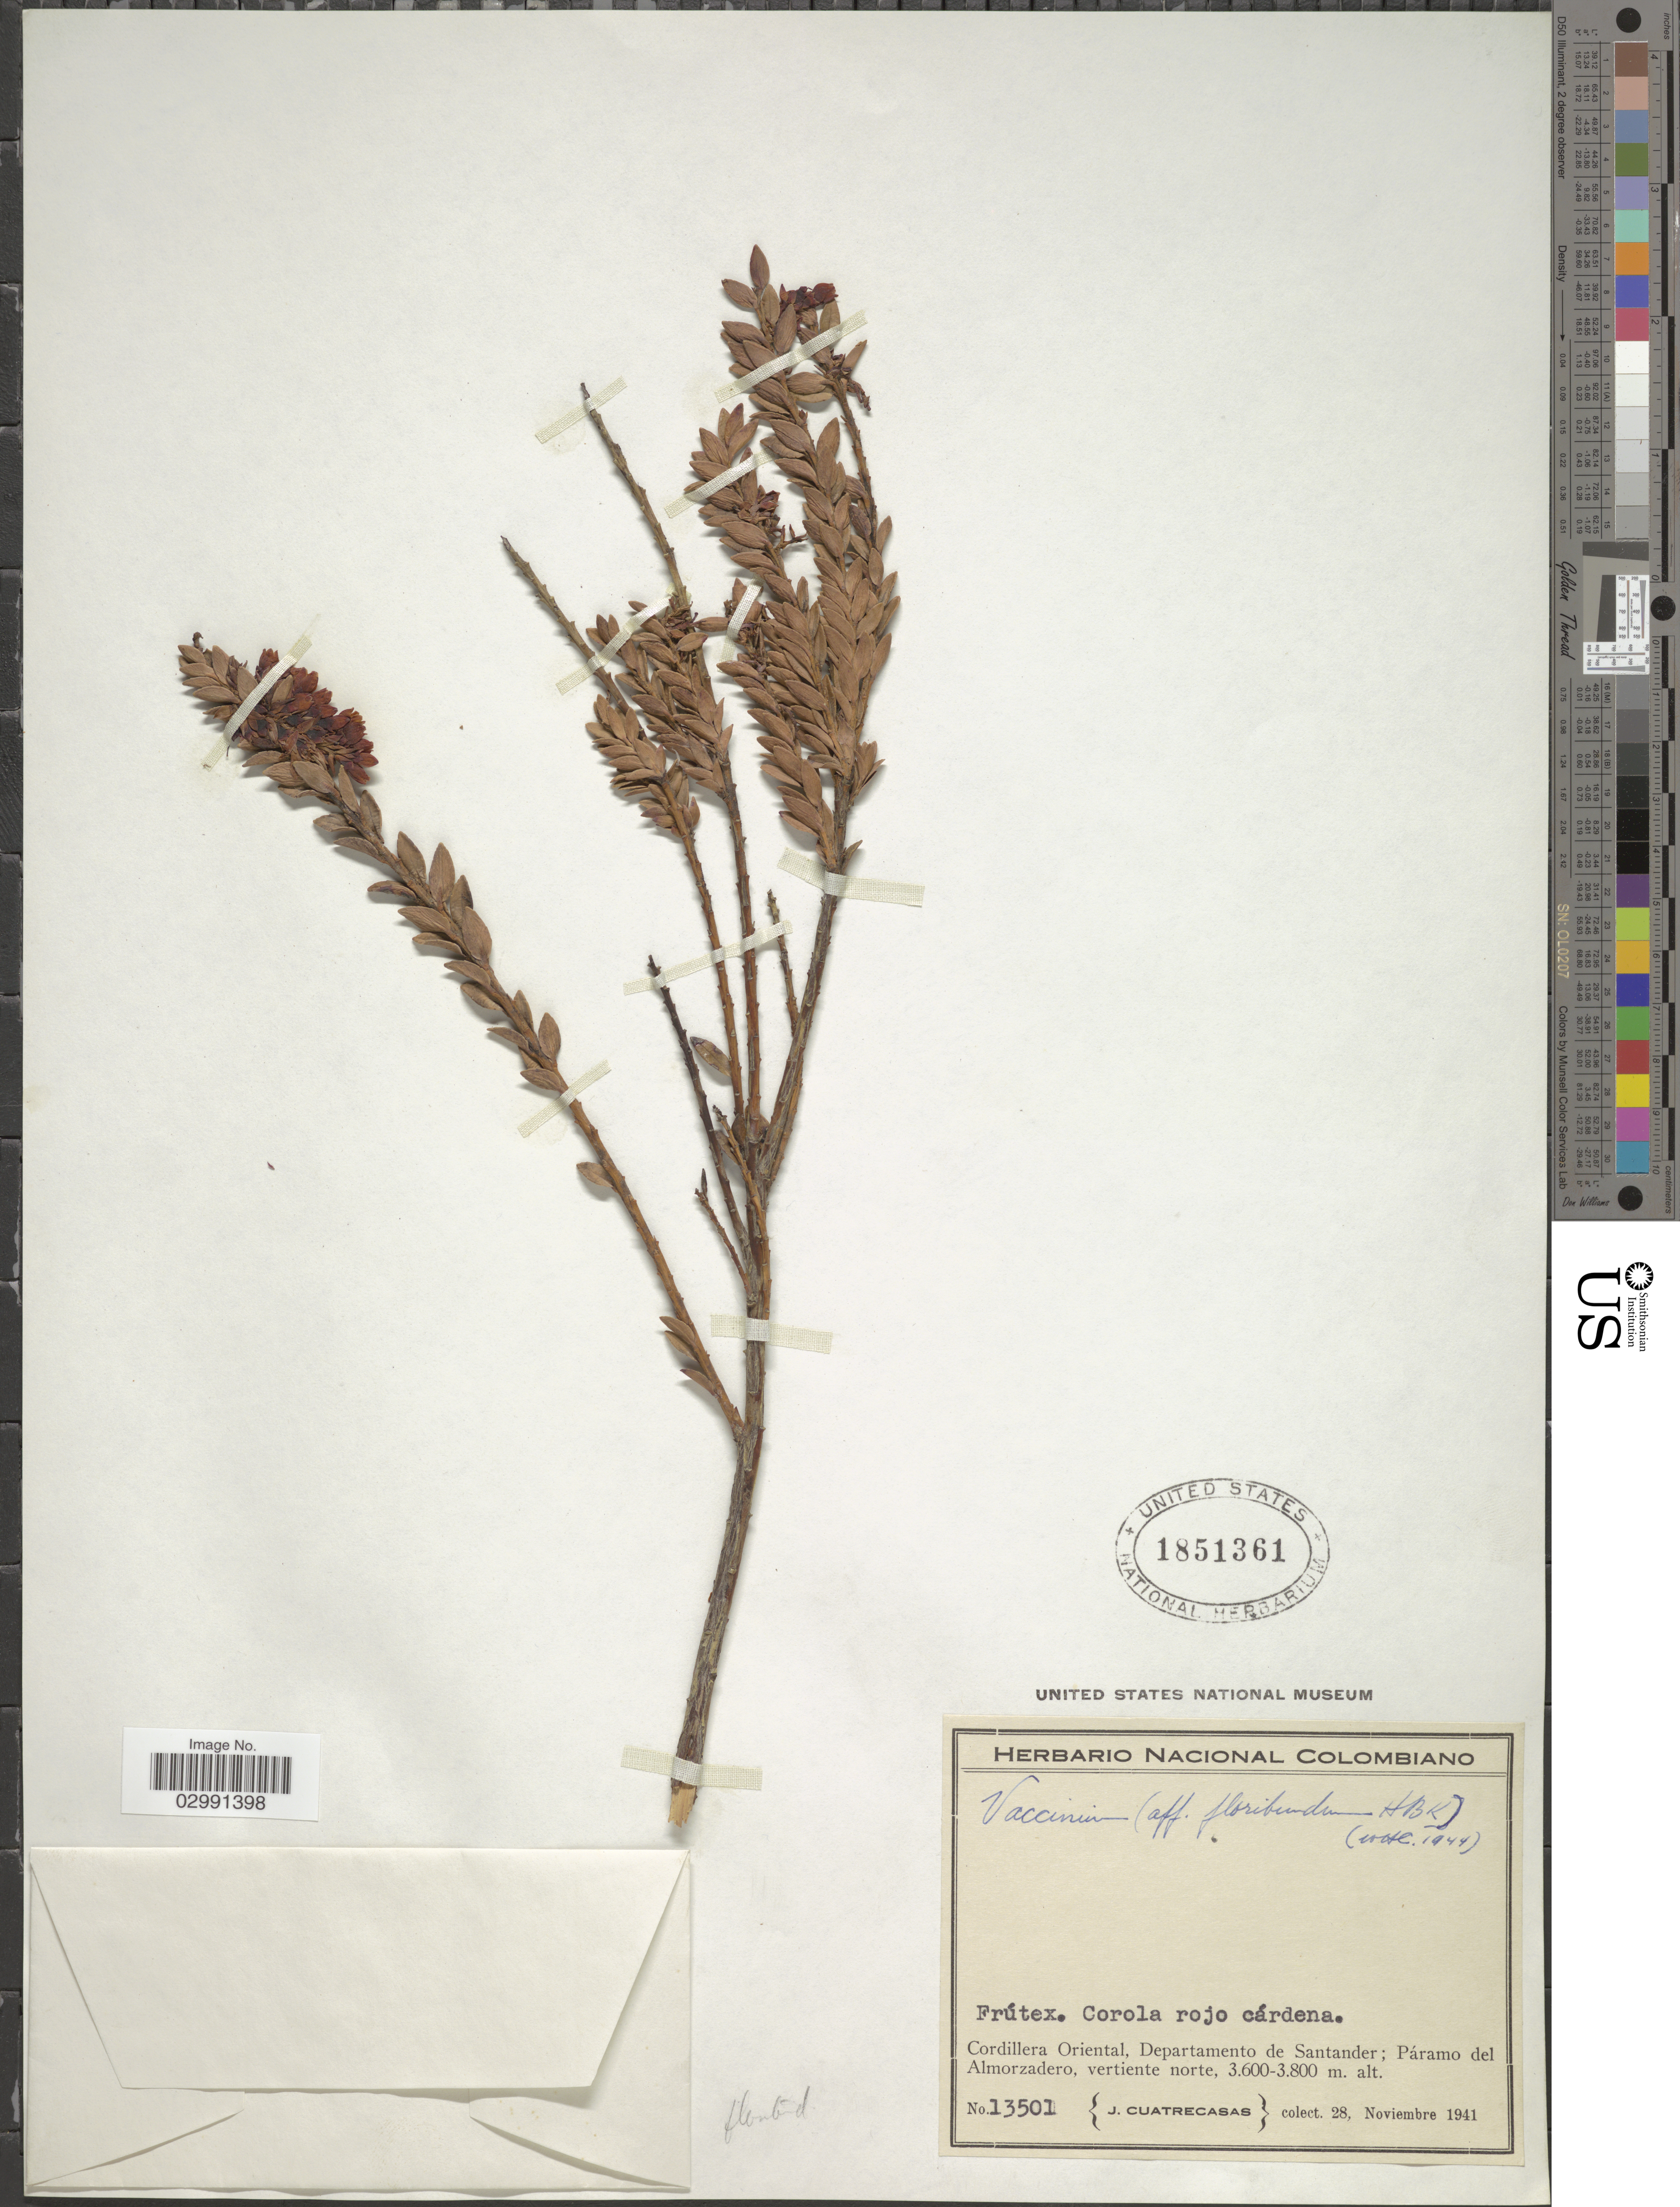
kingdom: Plantae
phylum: Tracheophyta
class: Magnoliopsida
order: Ericales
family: Ericaceae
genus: Vaccinium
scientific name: Vaccinium floribundum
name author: Kunth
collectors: J. Cuatrecasas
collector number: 13501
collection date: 1941-11-28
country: Colombia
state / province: Santander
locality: Cordillera Oriental, Departamento de Santander; Páramo del Almorzadero, vertiente norte.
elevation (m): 3600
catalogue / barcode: US 1851361